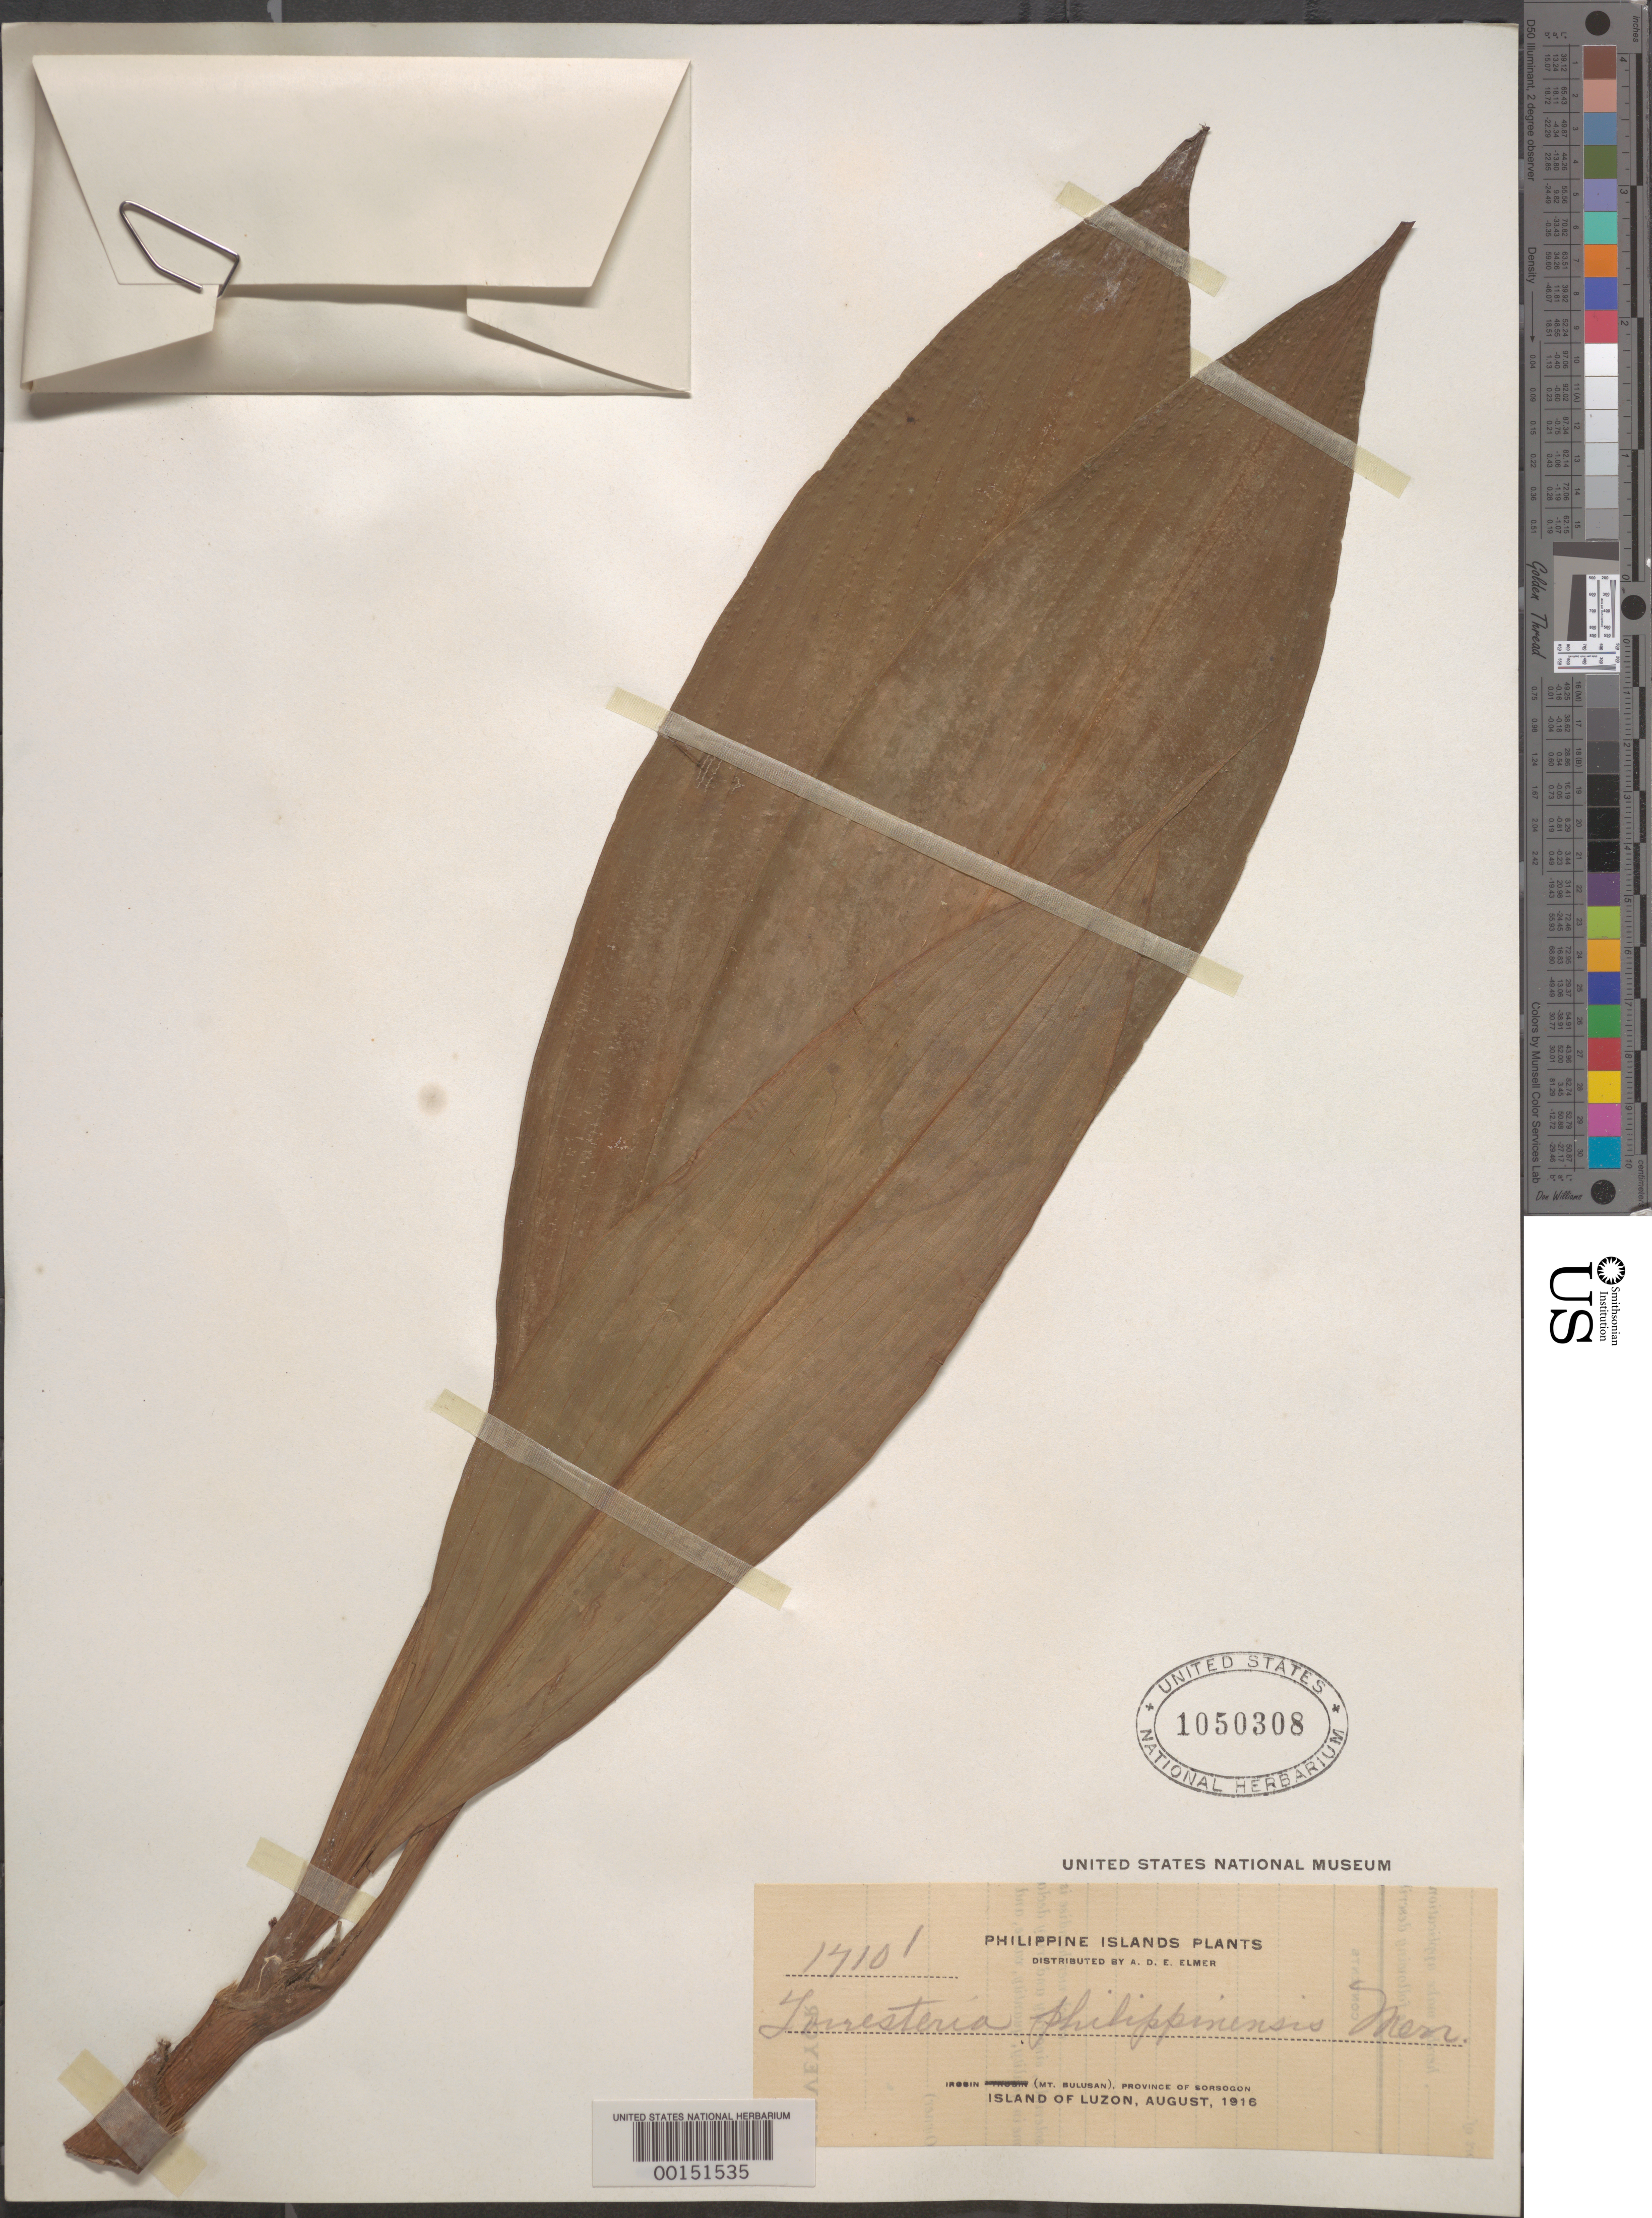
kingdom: Plantae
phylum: Tracheophyta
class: Liliopsida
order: Commelinales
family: Commelinaceae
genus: Amischotolype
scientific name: Amischotolype hispida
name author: (A. Rich.) D.Y. Hong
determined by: Strong, Mark T., (BOT), Smithsonian Institution - National Museum of Natural History (UNITED STATES)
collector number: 17101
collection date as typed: Aug 1916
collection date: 1916-08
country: Philippines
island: Luzon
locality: Mt. Bulusan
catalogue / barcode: US 1050308